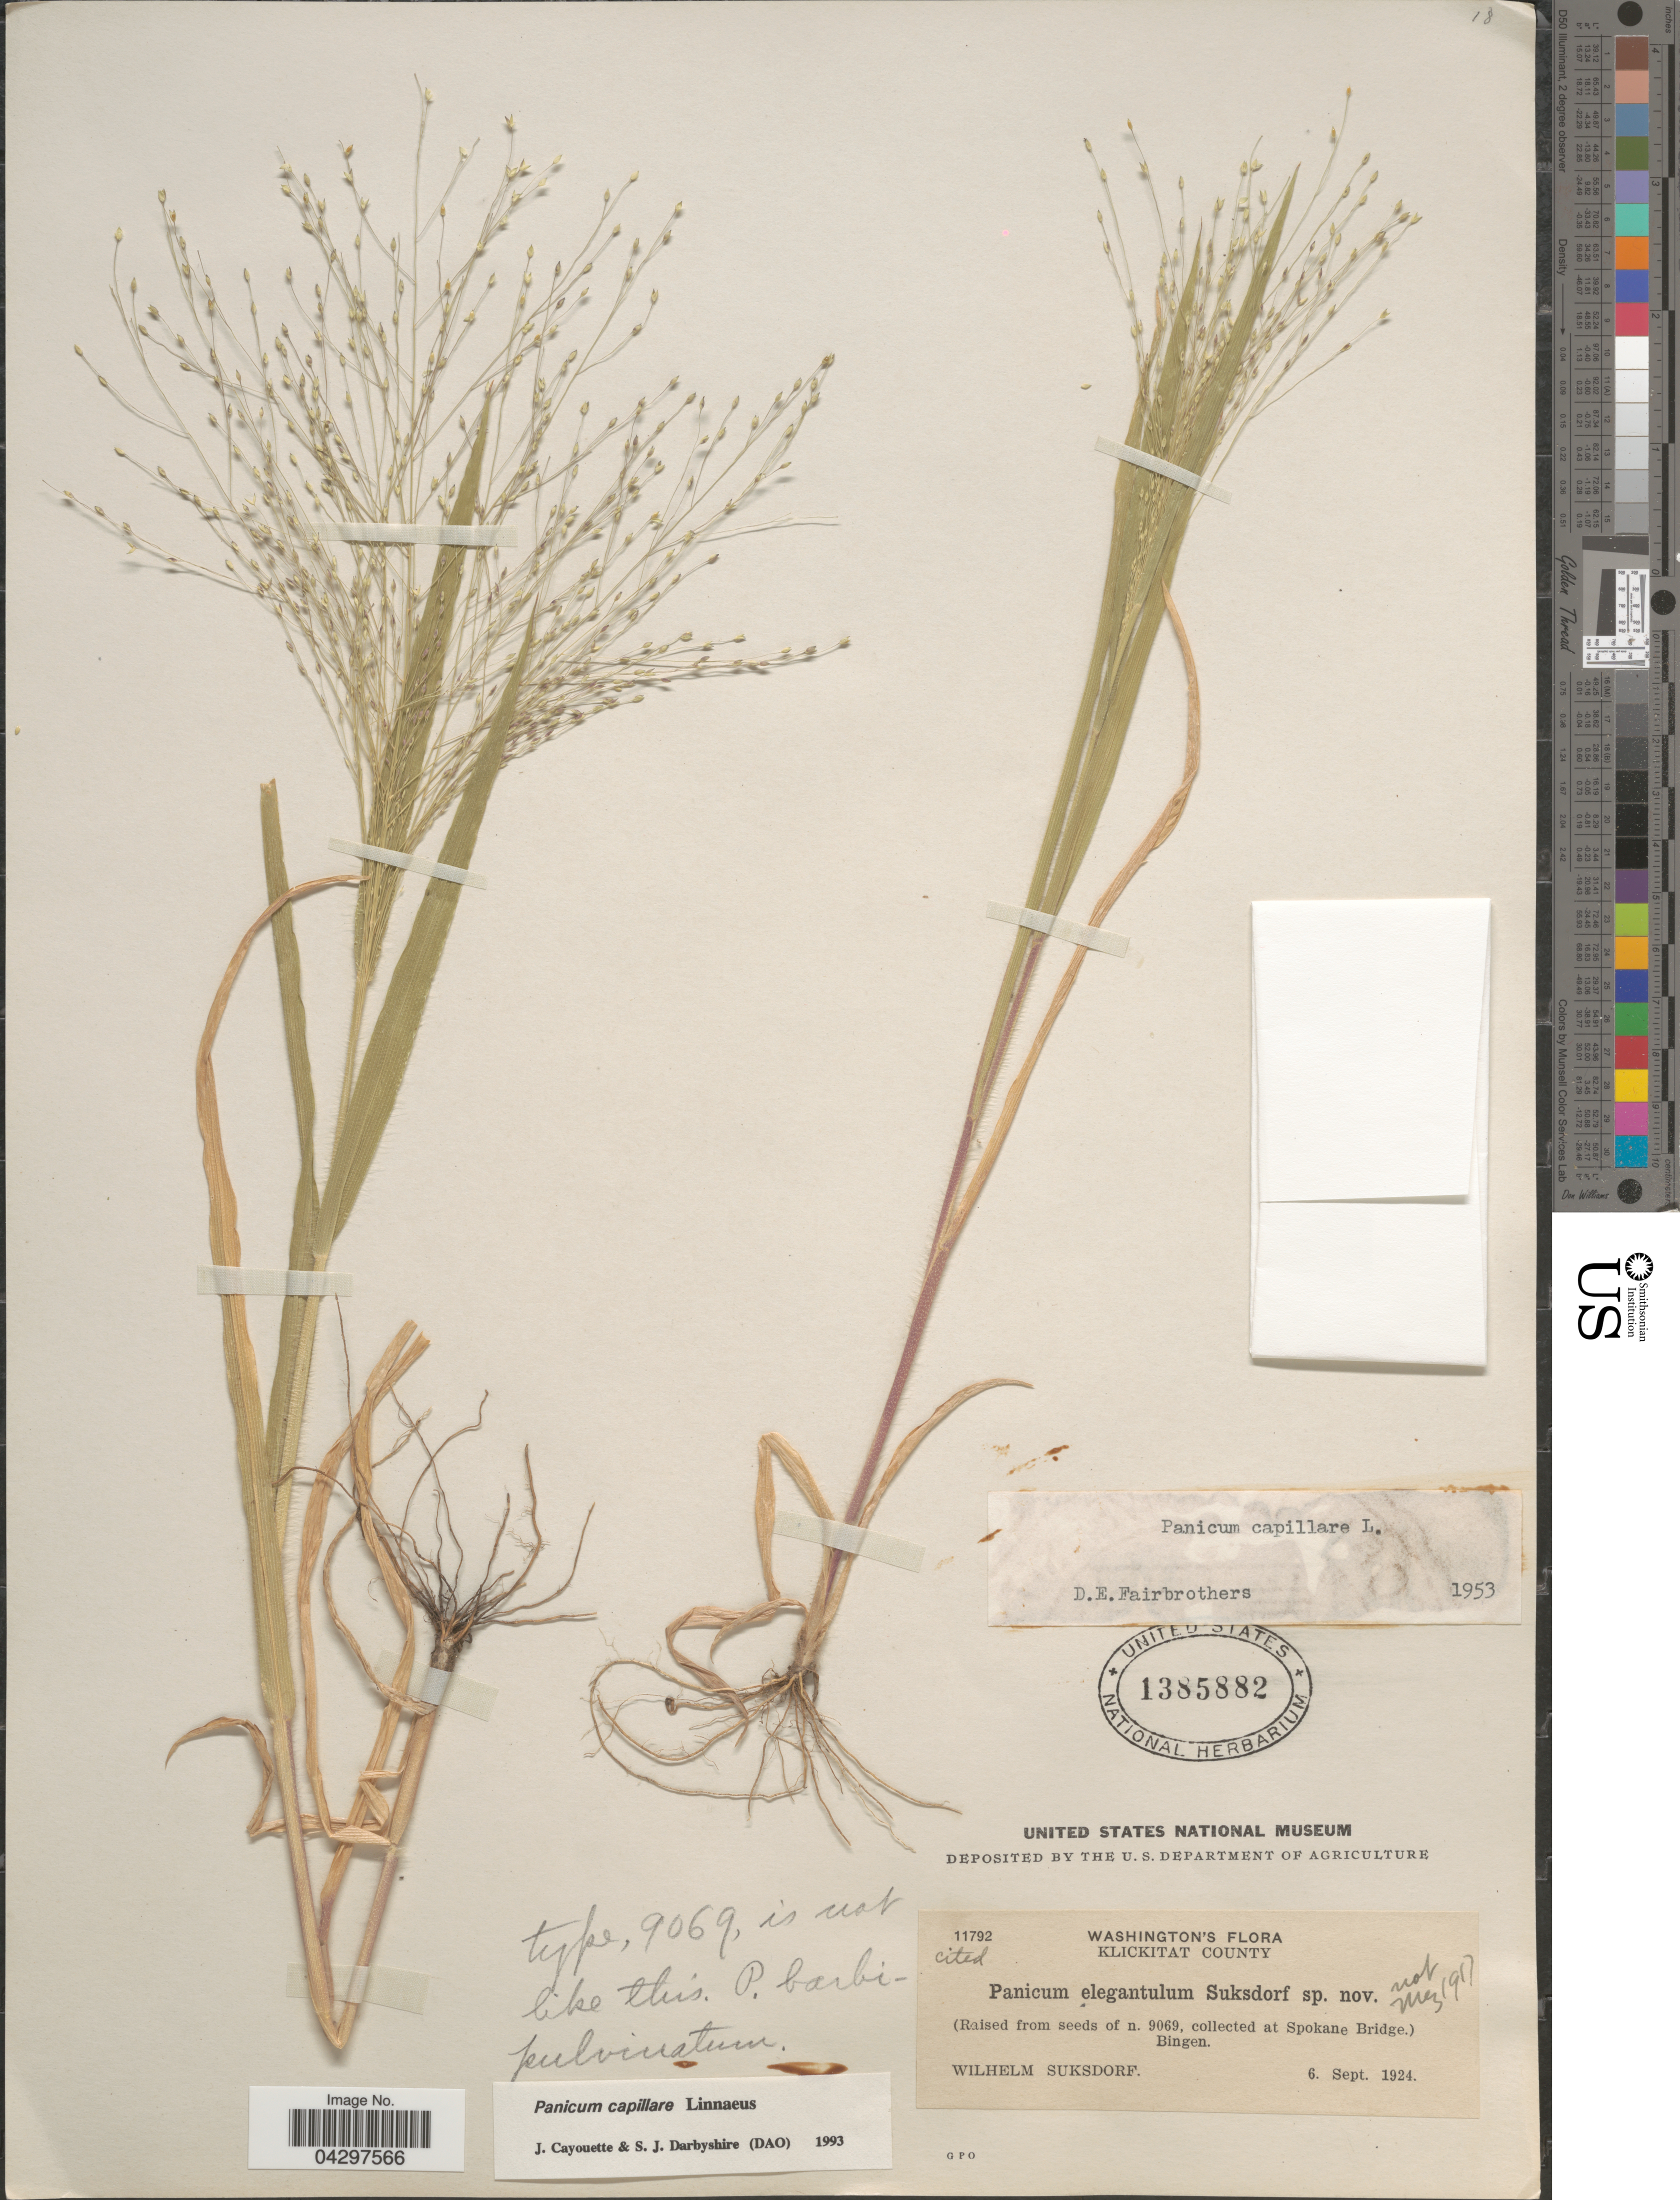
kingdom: Plantae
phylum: Tracheophyta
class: Liliopsida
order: Poales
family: Poaceae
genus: Panicum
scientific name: Panicum capillare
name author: L.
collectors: W. N. Suksdorf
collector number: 11792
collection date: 1924-09-06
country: United States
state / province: Washington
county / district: Spokane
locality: Klickitat County. (At Spokane Bridge.). Bingen.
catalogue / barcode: US 1385882